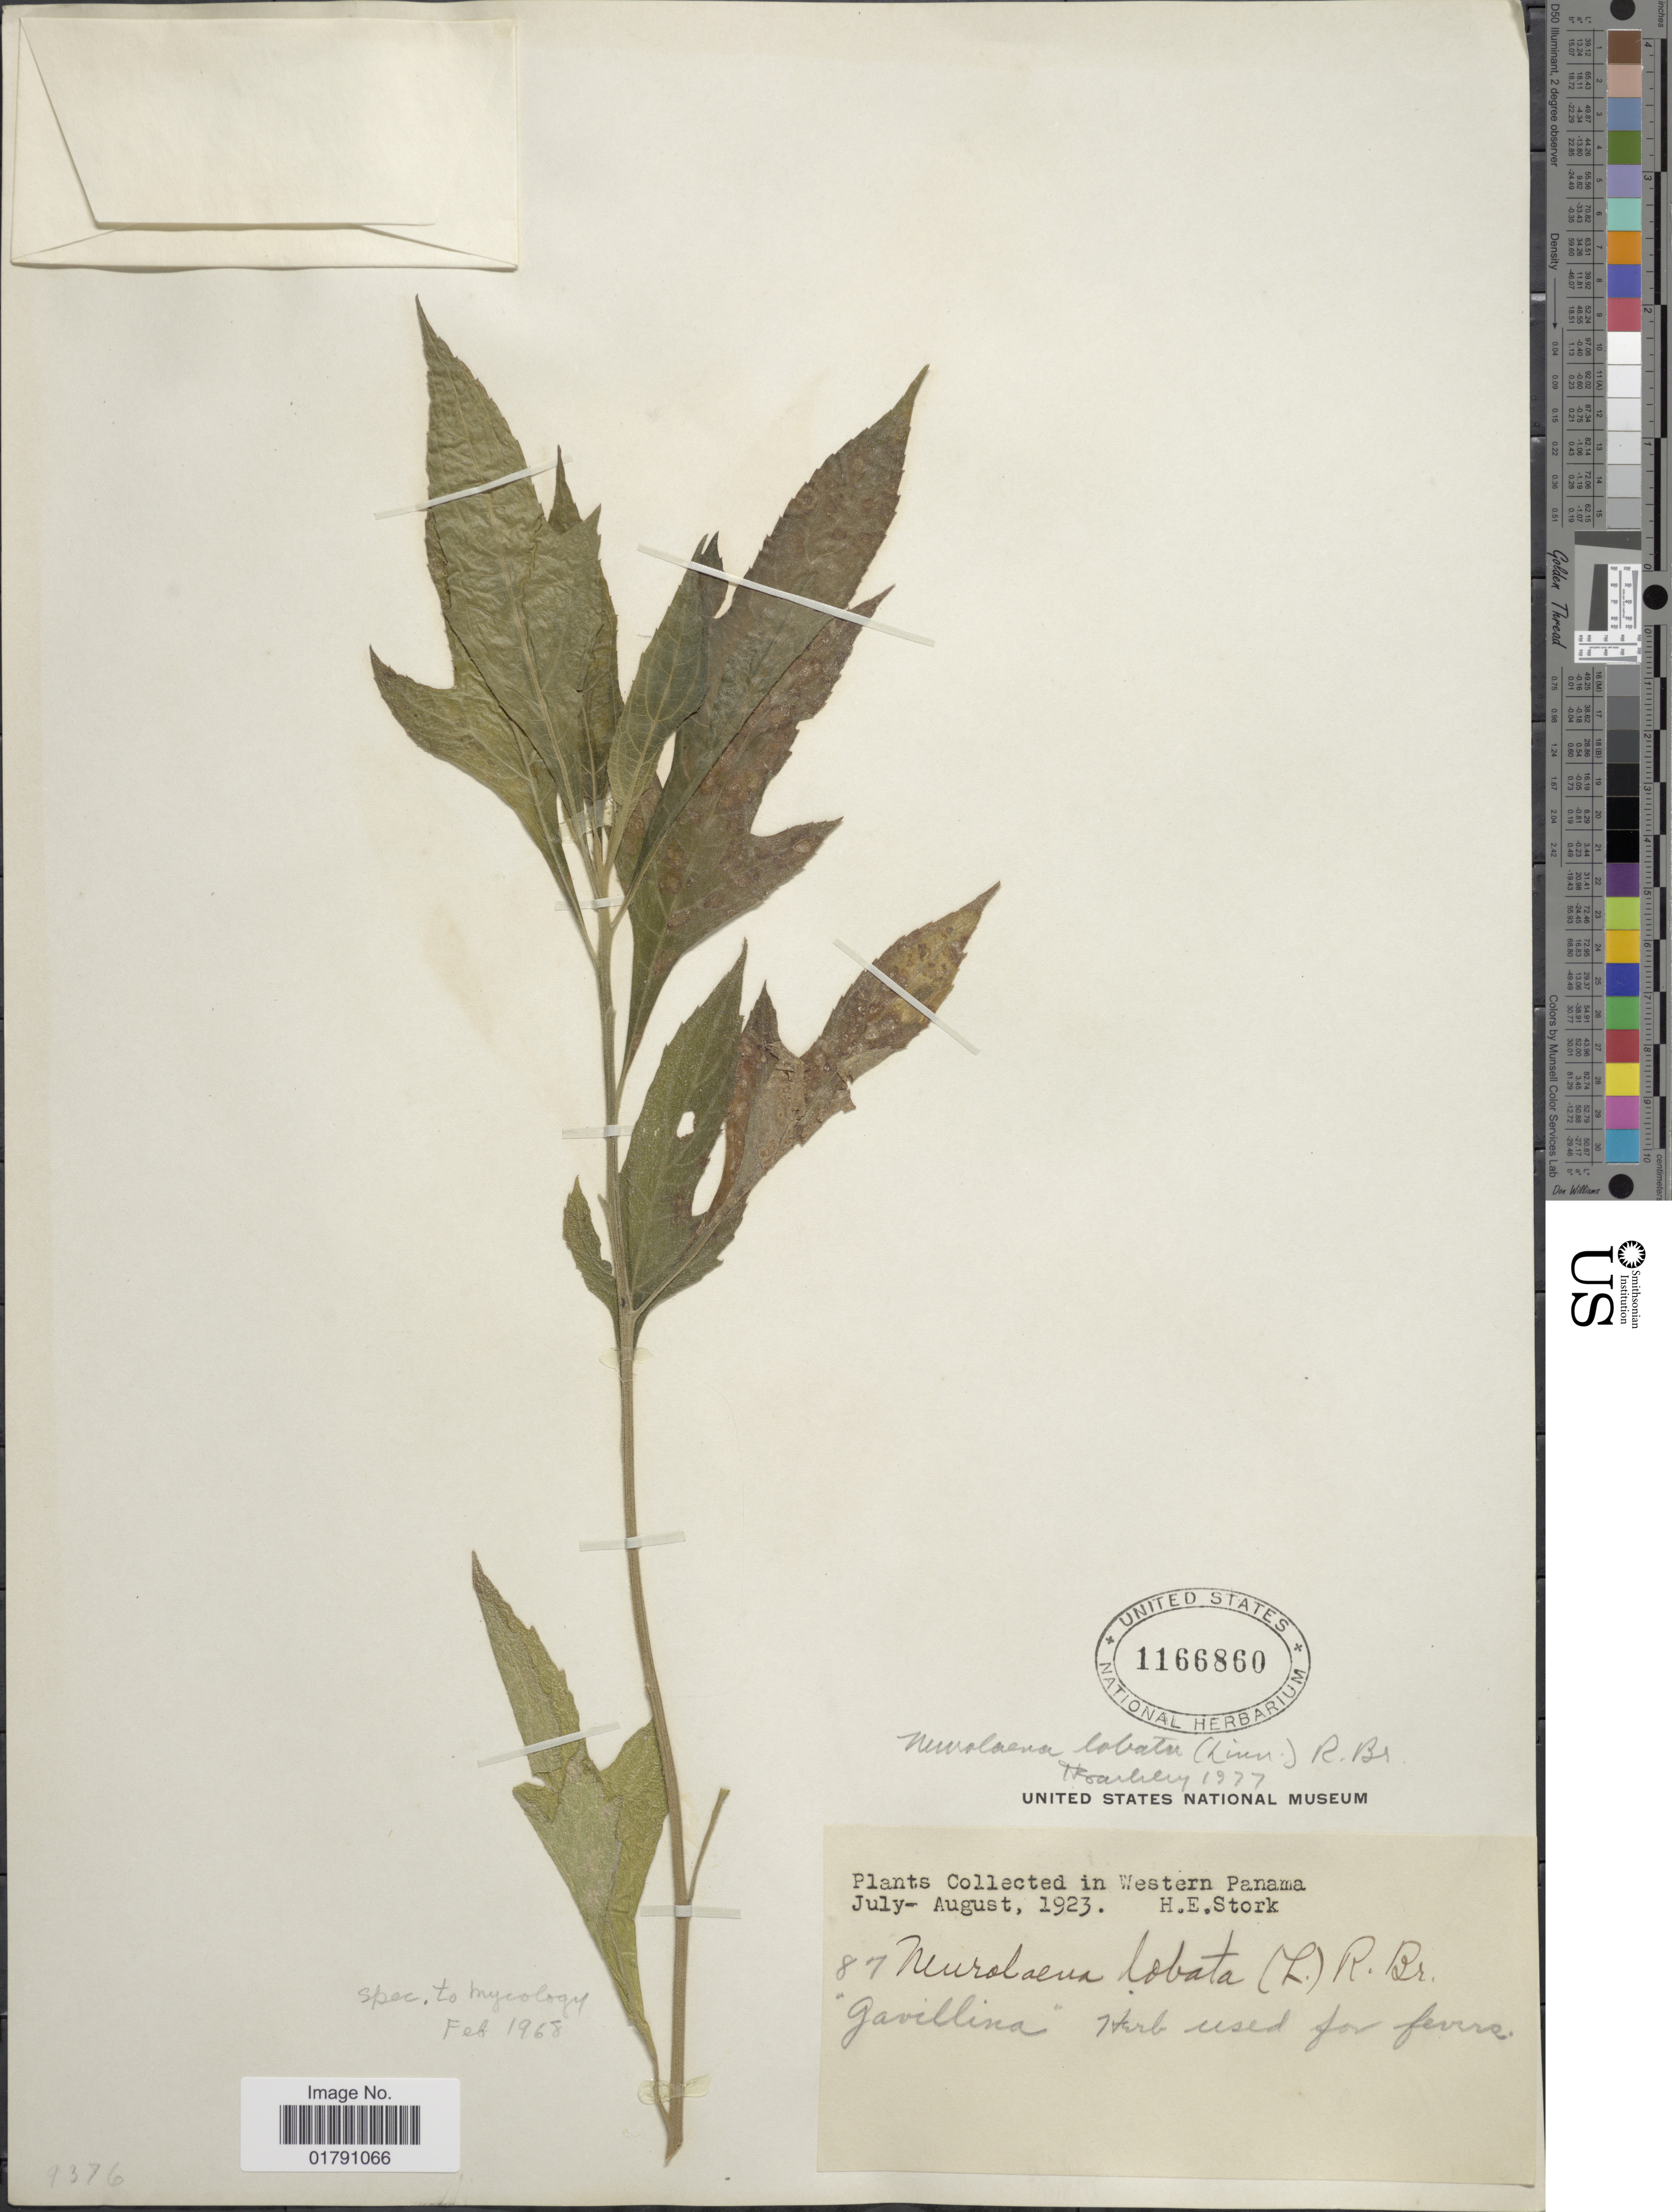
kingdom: Plantae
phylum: Tracheophyta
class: Magnoliopsida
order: Asterales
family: Asteraceae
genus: Neurolaena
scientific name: Neurolaena lobata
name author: (L.) R. Br. ex Cass.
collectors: H. E. Stork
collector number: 87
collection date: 1923-07/1923-08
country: Panama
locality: Western Panama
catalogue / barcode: US 1166860